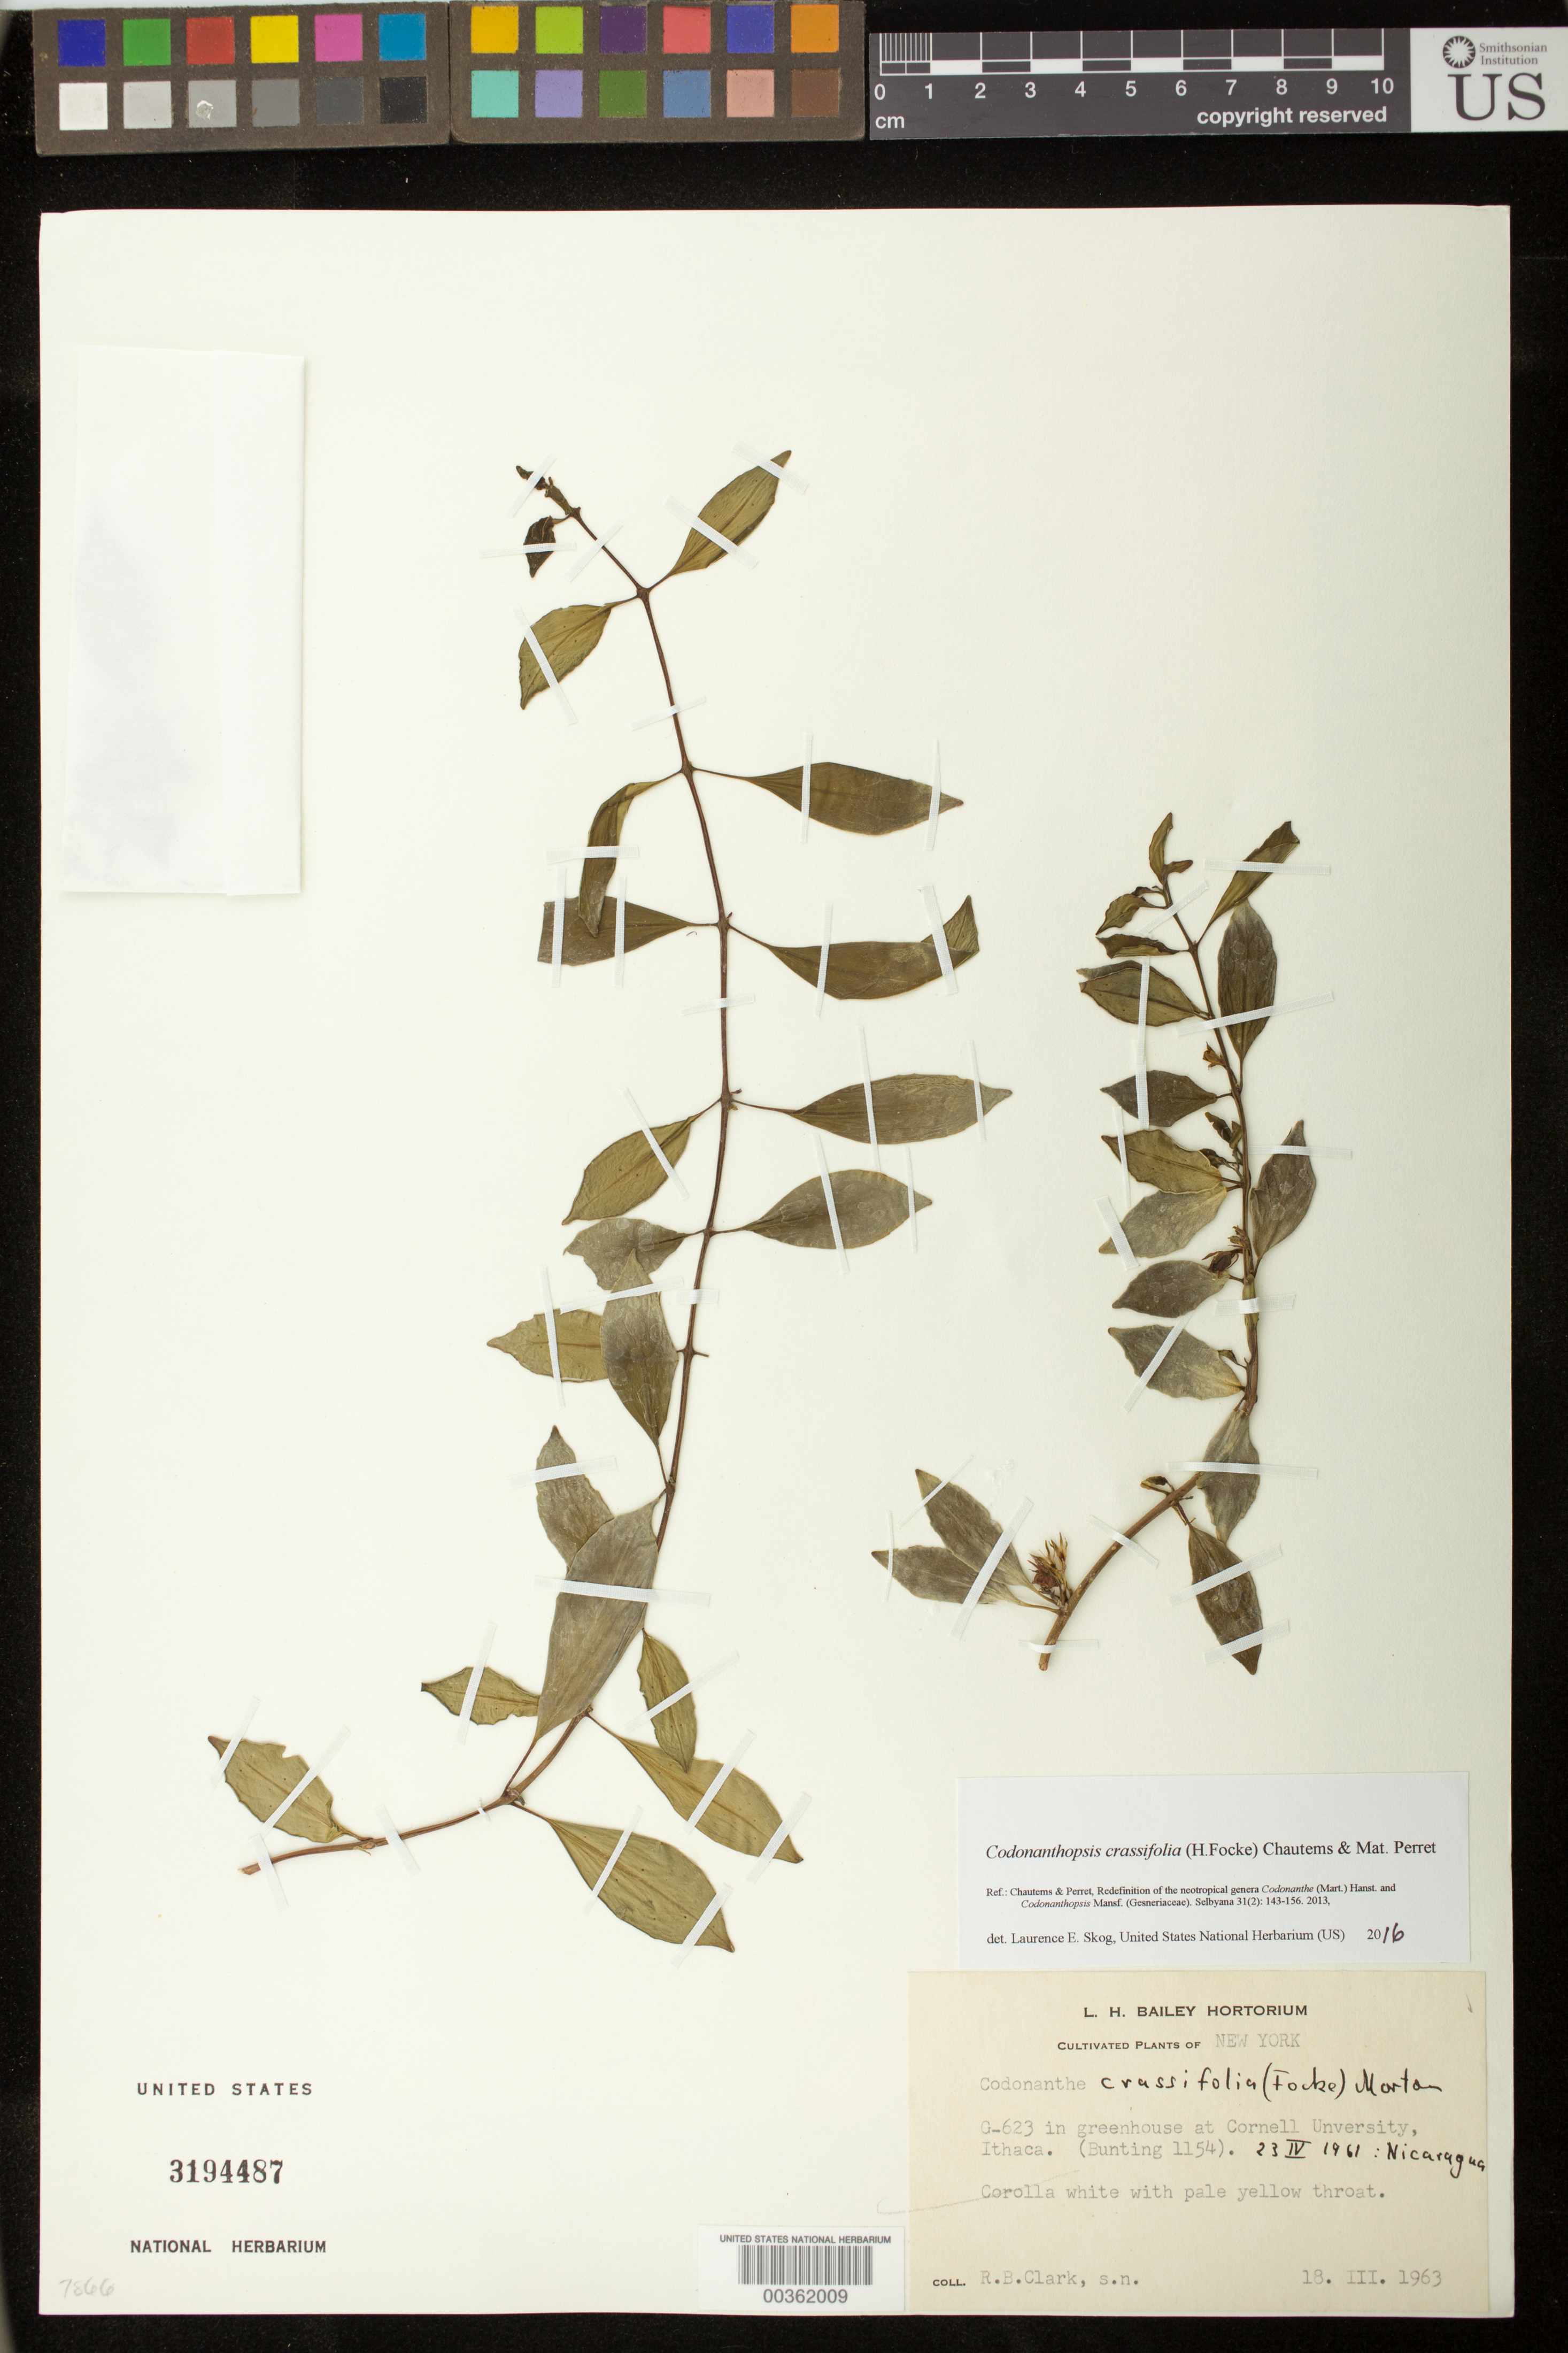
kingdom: Plantae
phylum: Tracheophyta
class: Magnoliopsida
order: Lamiales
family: Gesneriaceae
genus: Codonanthopsis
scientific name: Codonanthopsis crassifolia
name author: (H. Focke) Chautems & Mat.Perret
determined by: Skog, Laurence E.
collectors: R. B. Clark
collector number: s.n. [G-623]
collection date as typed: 18 Mar 1963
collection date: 1963-03-18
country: Nicaragua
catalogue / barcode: US 3194487